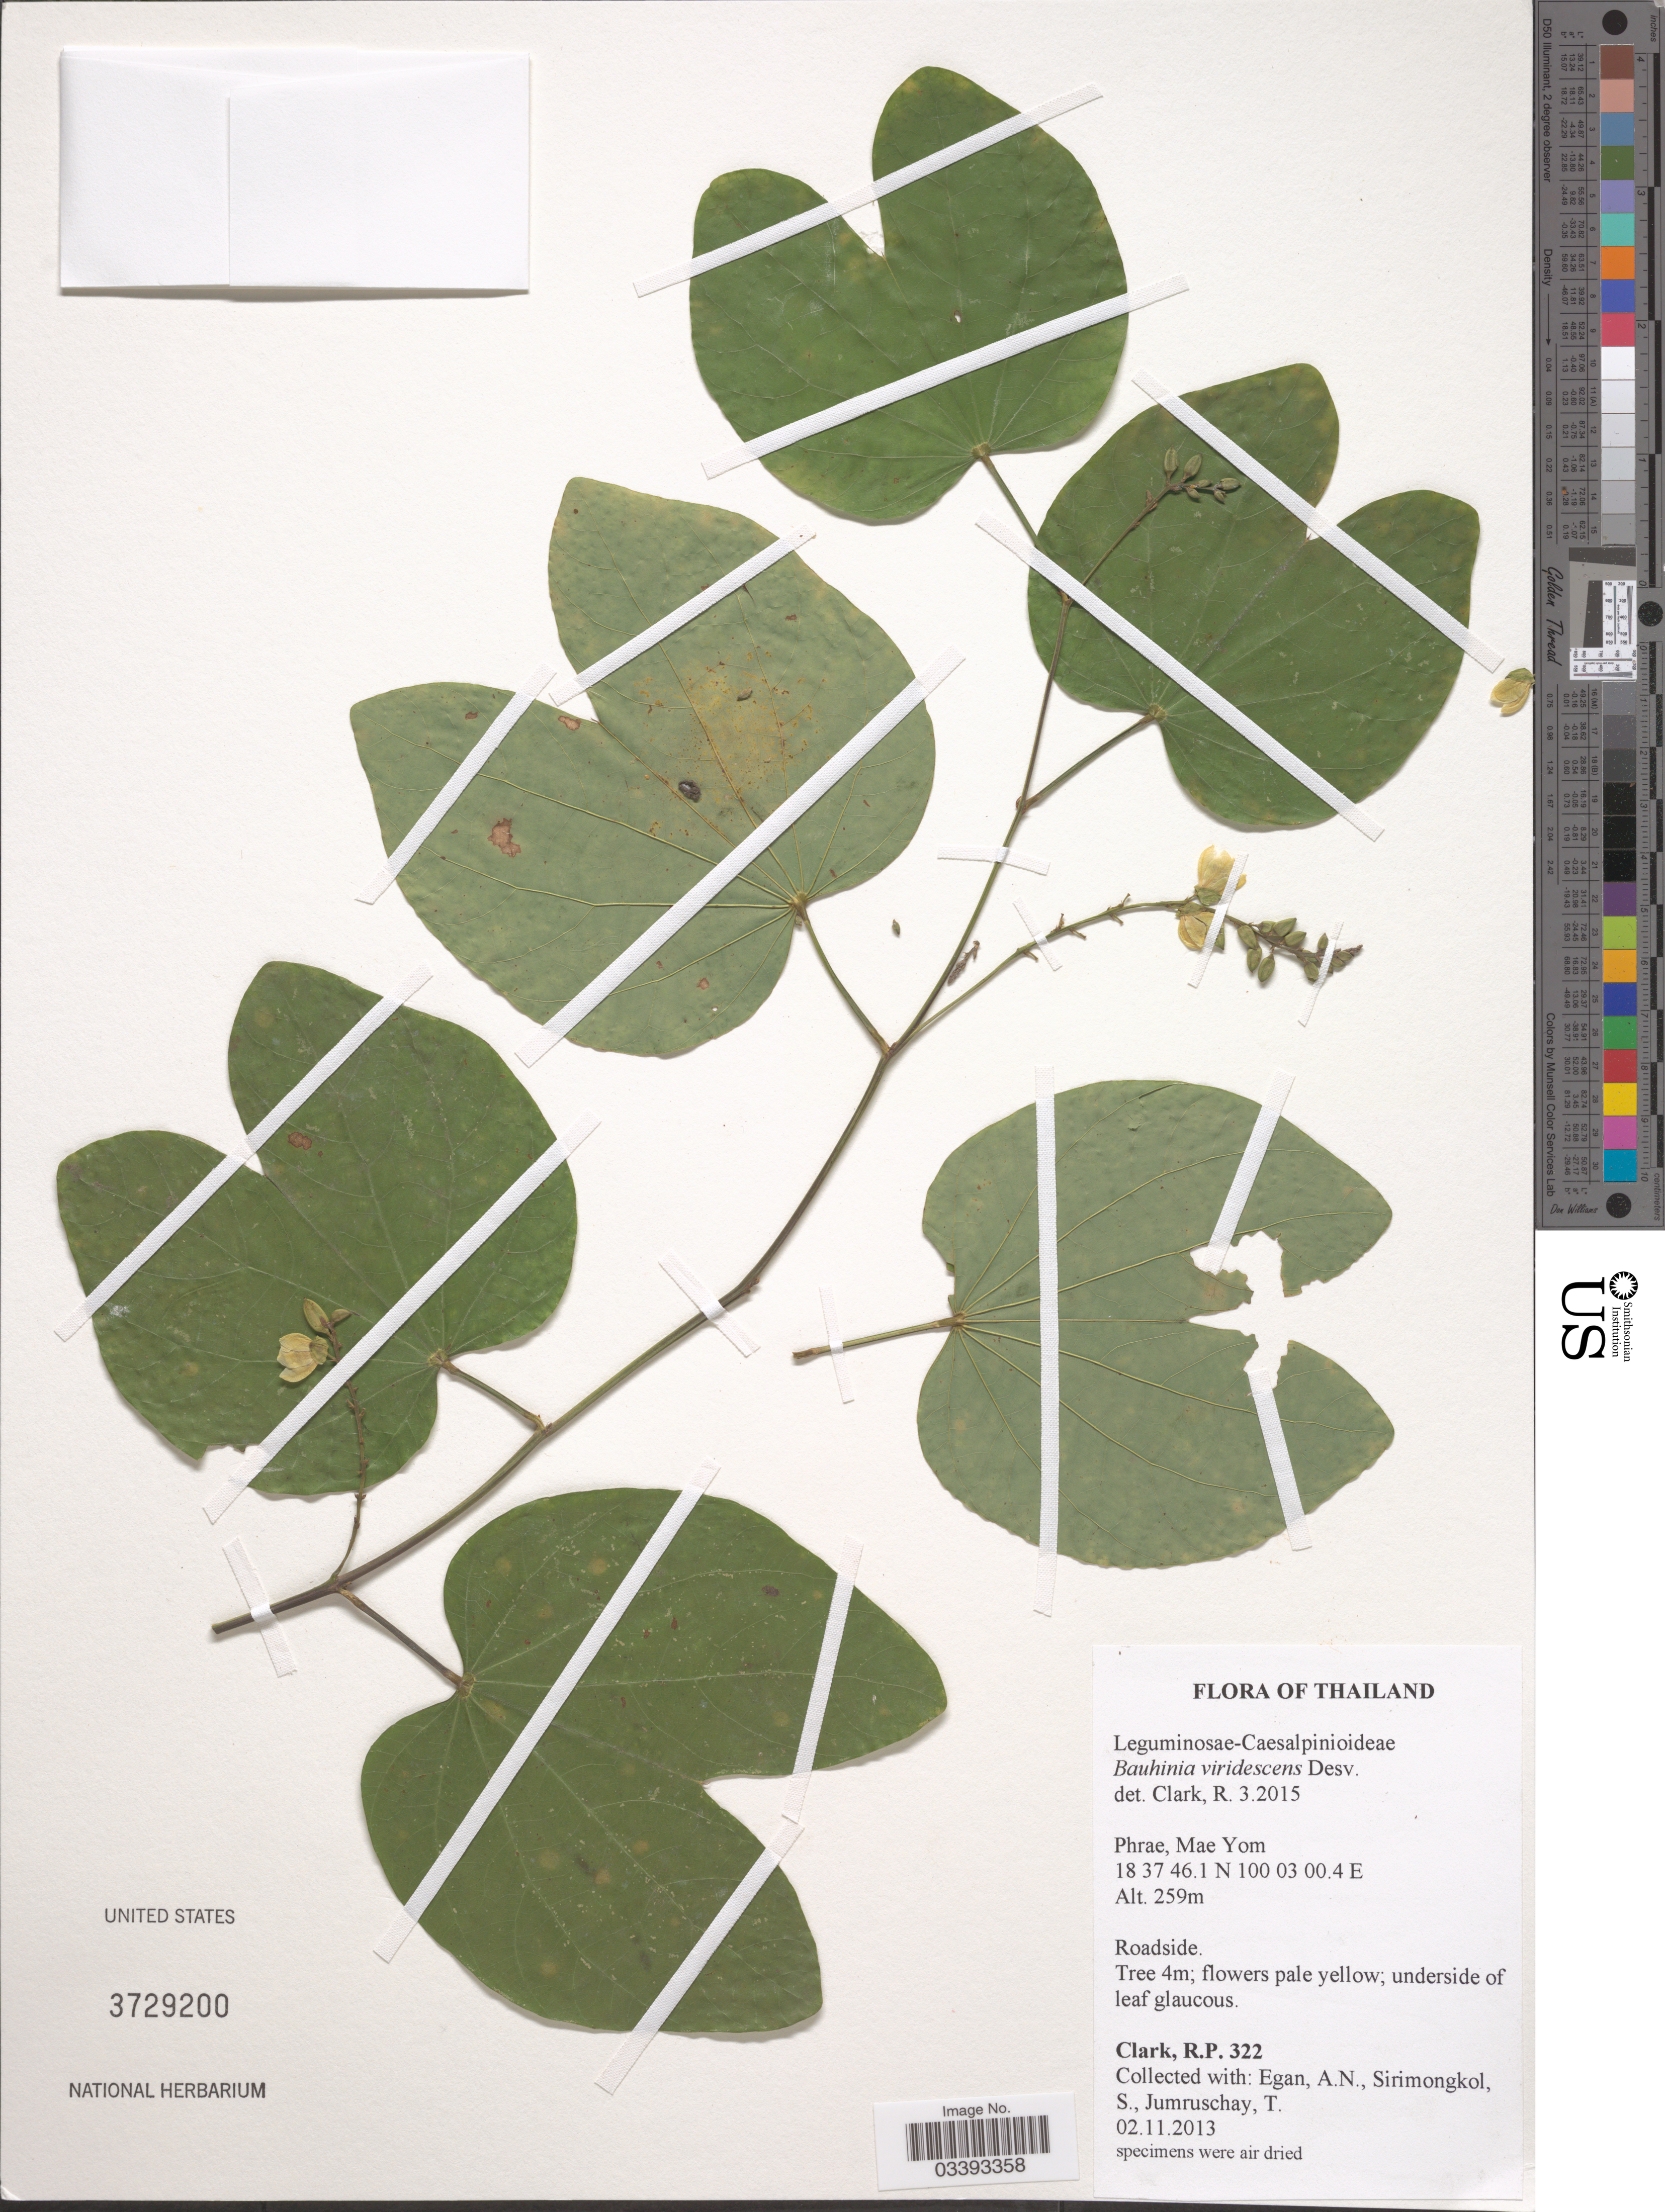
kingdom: Plantae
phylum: Tracheophyta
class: Magnoliopsida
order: Fabales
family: Fabaceae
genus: Bauhinia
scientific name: Bauhinia viridescens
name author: Desv.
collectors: R. P. Clark, A. N. Egan, S. Sirimongkol & T. Jumruschay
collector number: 322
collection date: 2013-11-02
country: Thailand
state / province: Phrae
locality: Mae Yom.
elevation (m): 259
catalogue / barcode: US 3729200